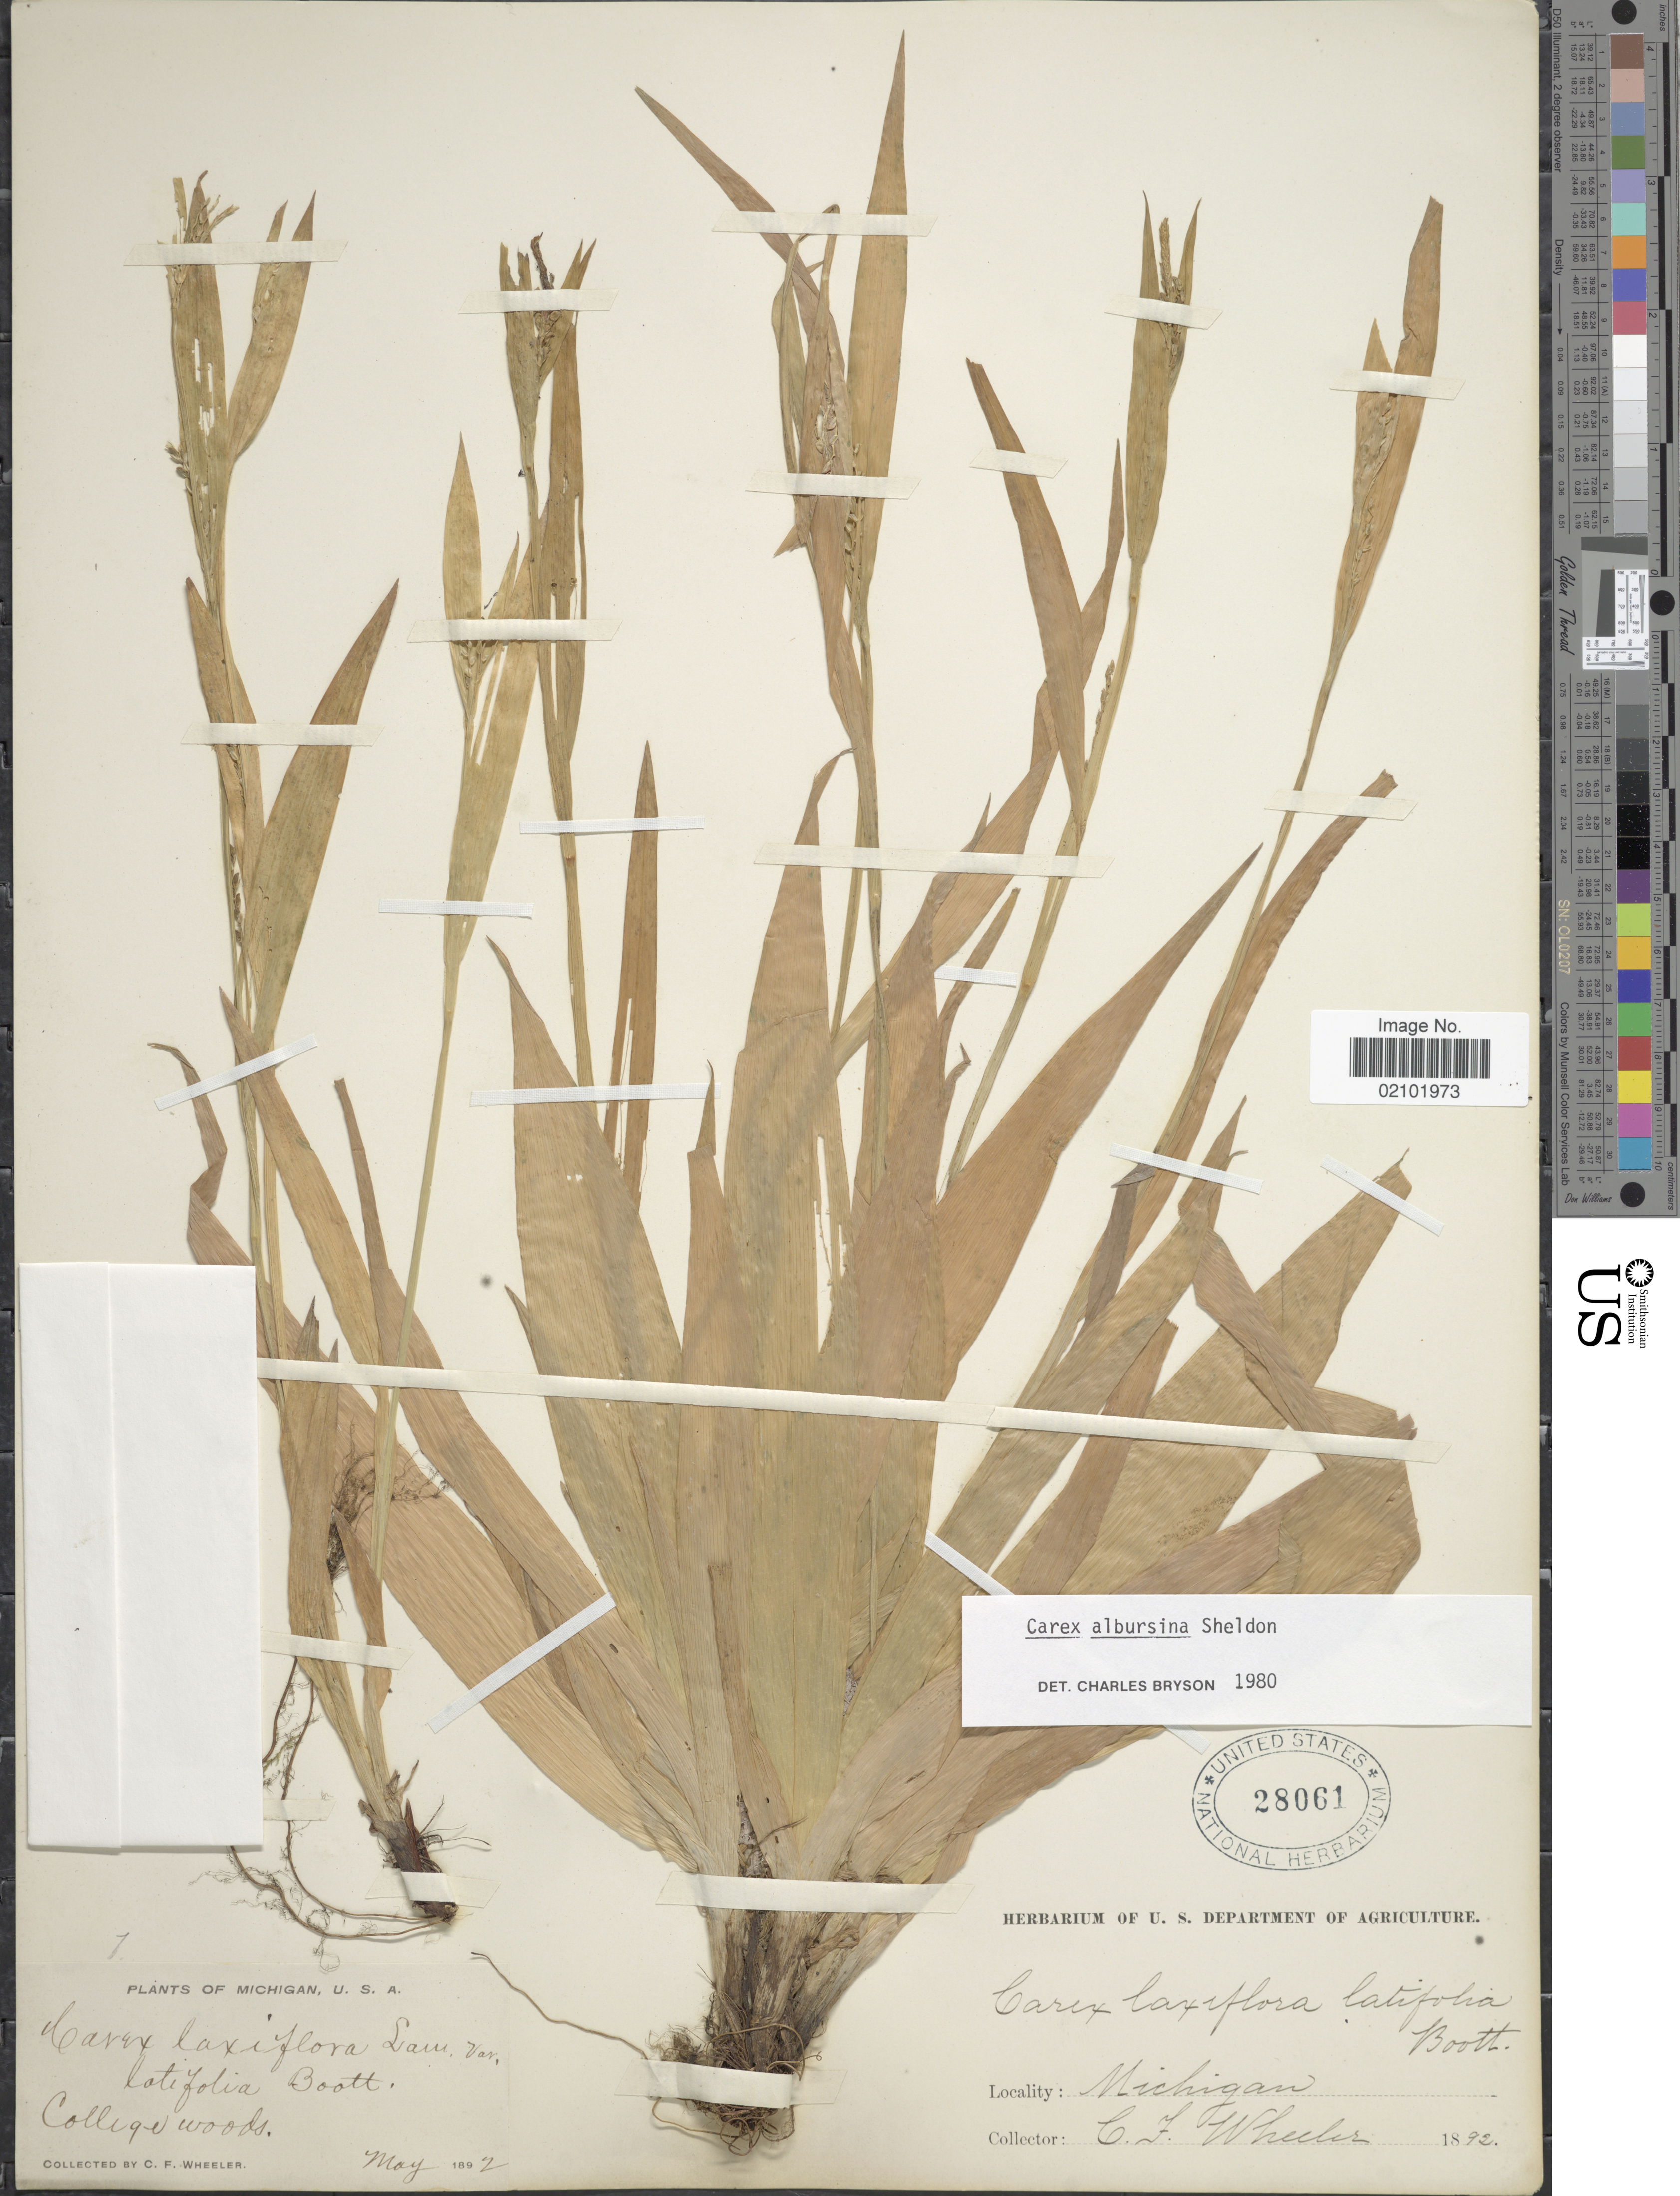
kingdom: Plantae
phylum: Tracheophyta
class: Liliopsida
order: Poales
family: Cyperaceae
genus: Carex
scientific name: Carex albursina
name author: E. Sheld.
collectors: C. Wheeler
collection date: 1892-05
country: United States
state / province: Michigan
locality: College woods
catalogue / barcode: US 28061